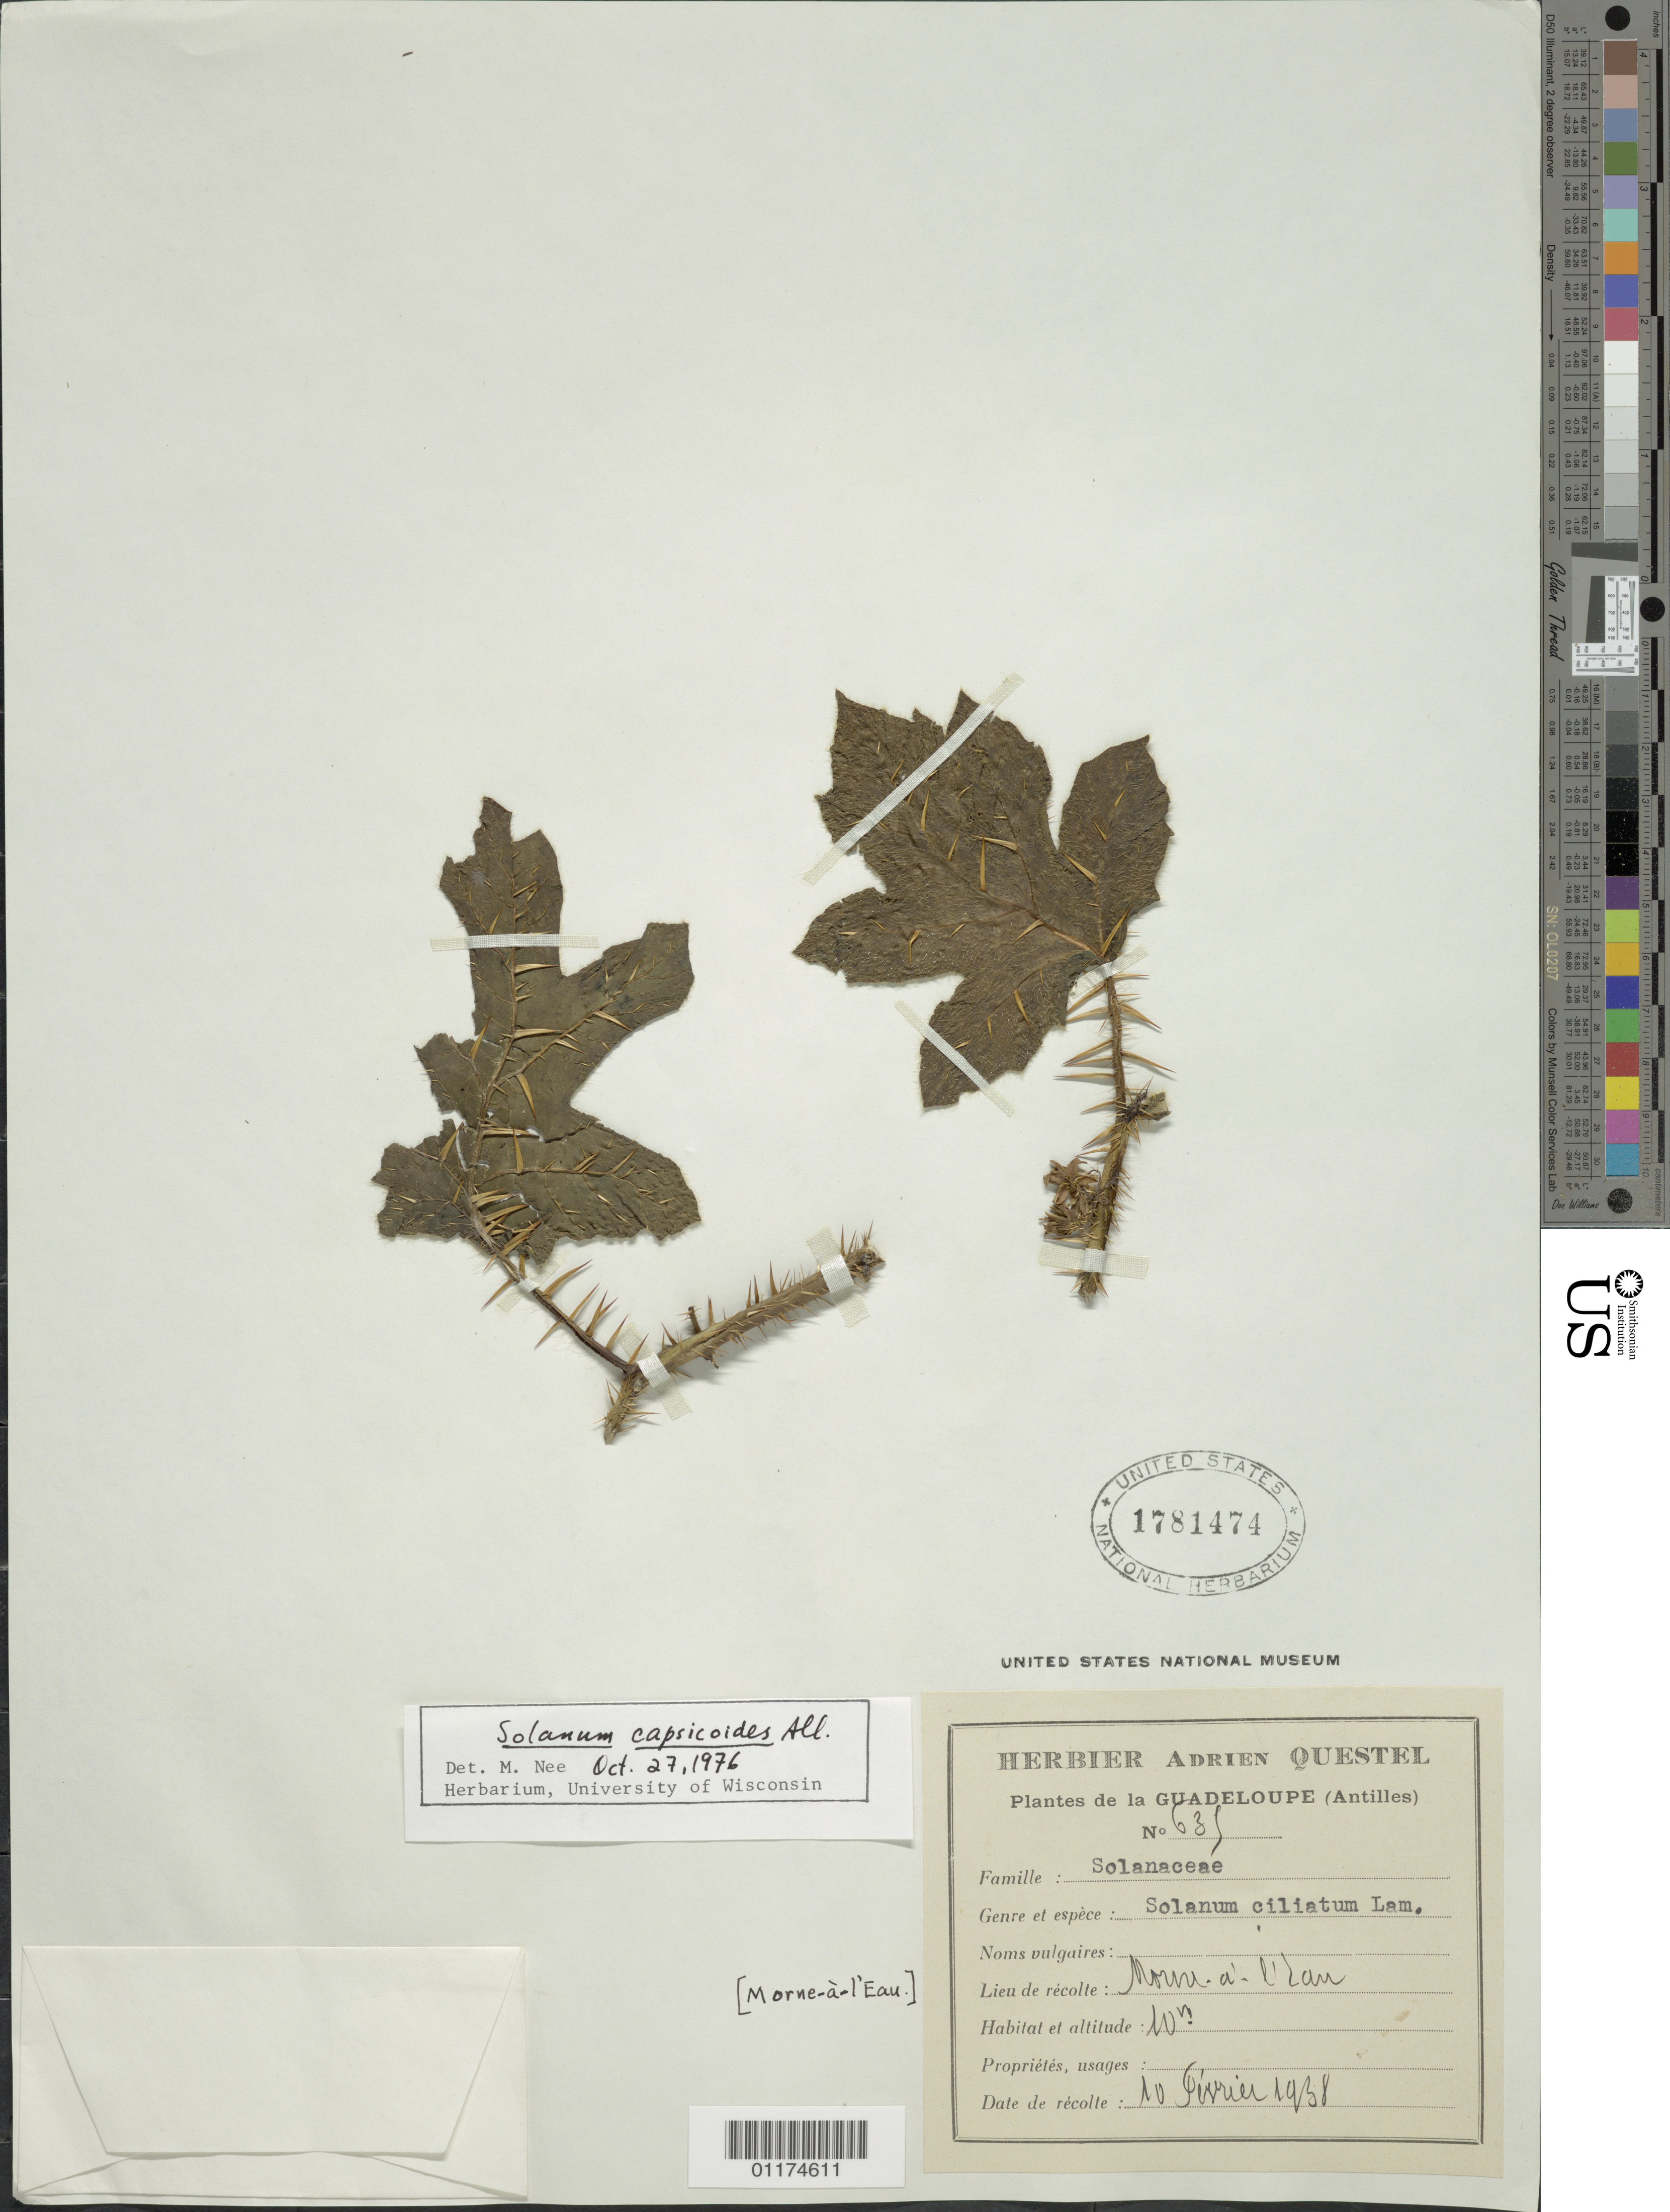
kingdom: Plantae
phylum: Tracheophyta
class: Magnoliopsida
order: Solanales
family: Solanaceae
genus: Solanum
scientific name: Solanum capsicoides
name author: All.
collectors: A. Questel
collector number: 635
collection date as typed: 10 Feb 1938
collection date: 1938-02-10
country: Guadeloupe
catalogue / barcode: US 1781474